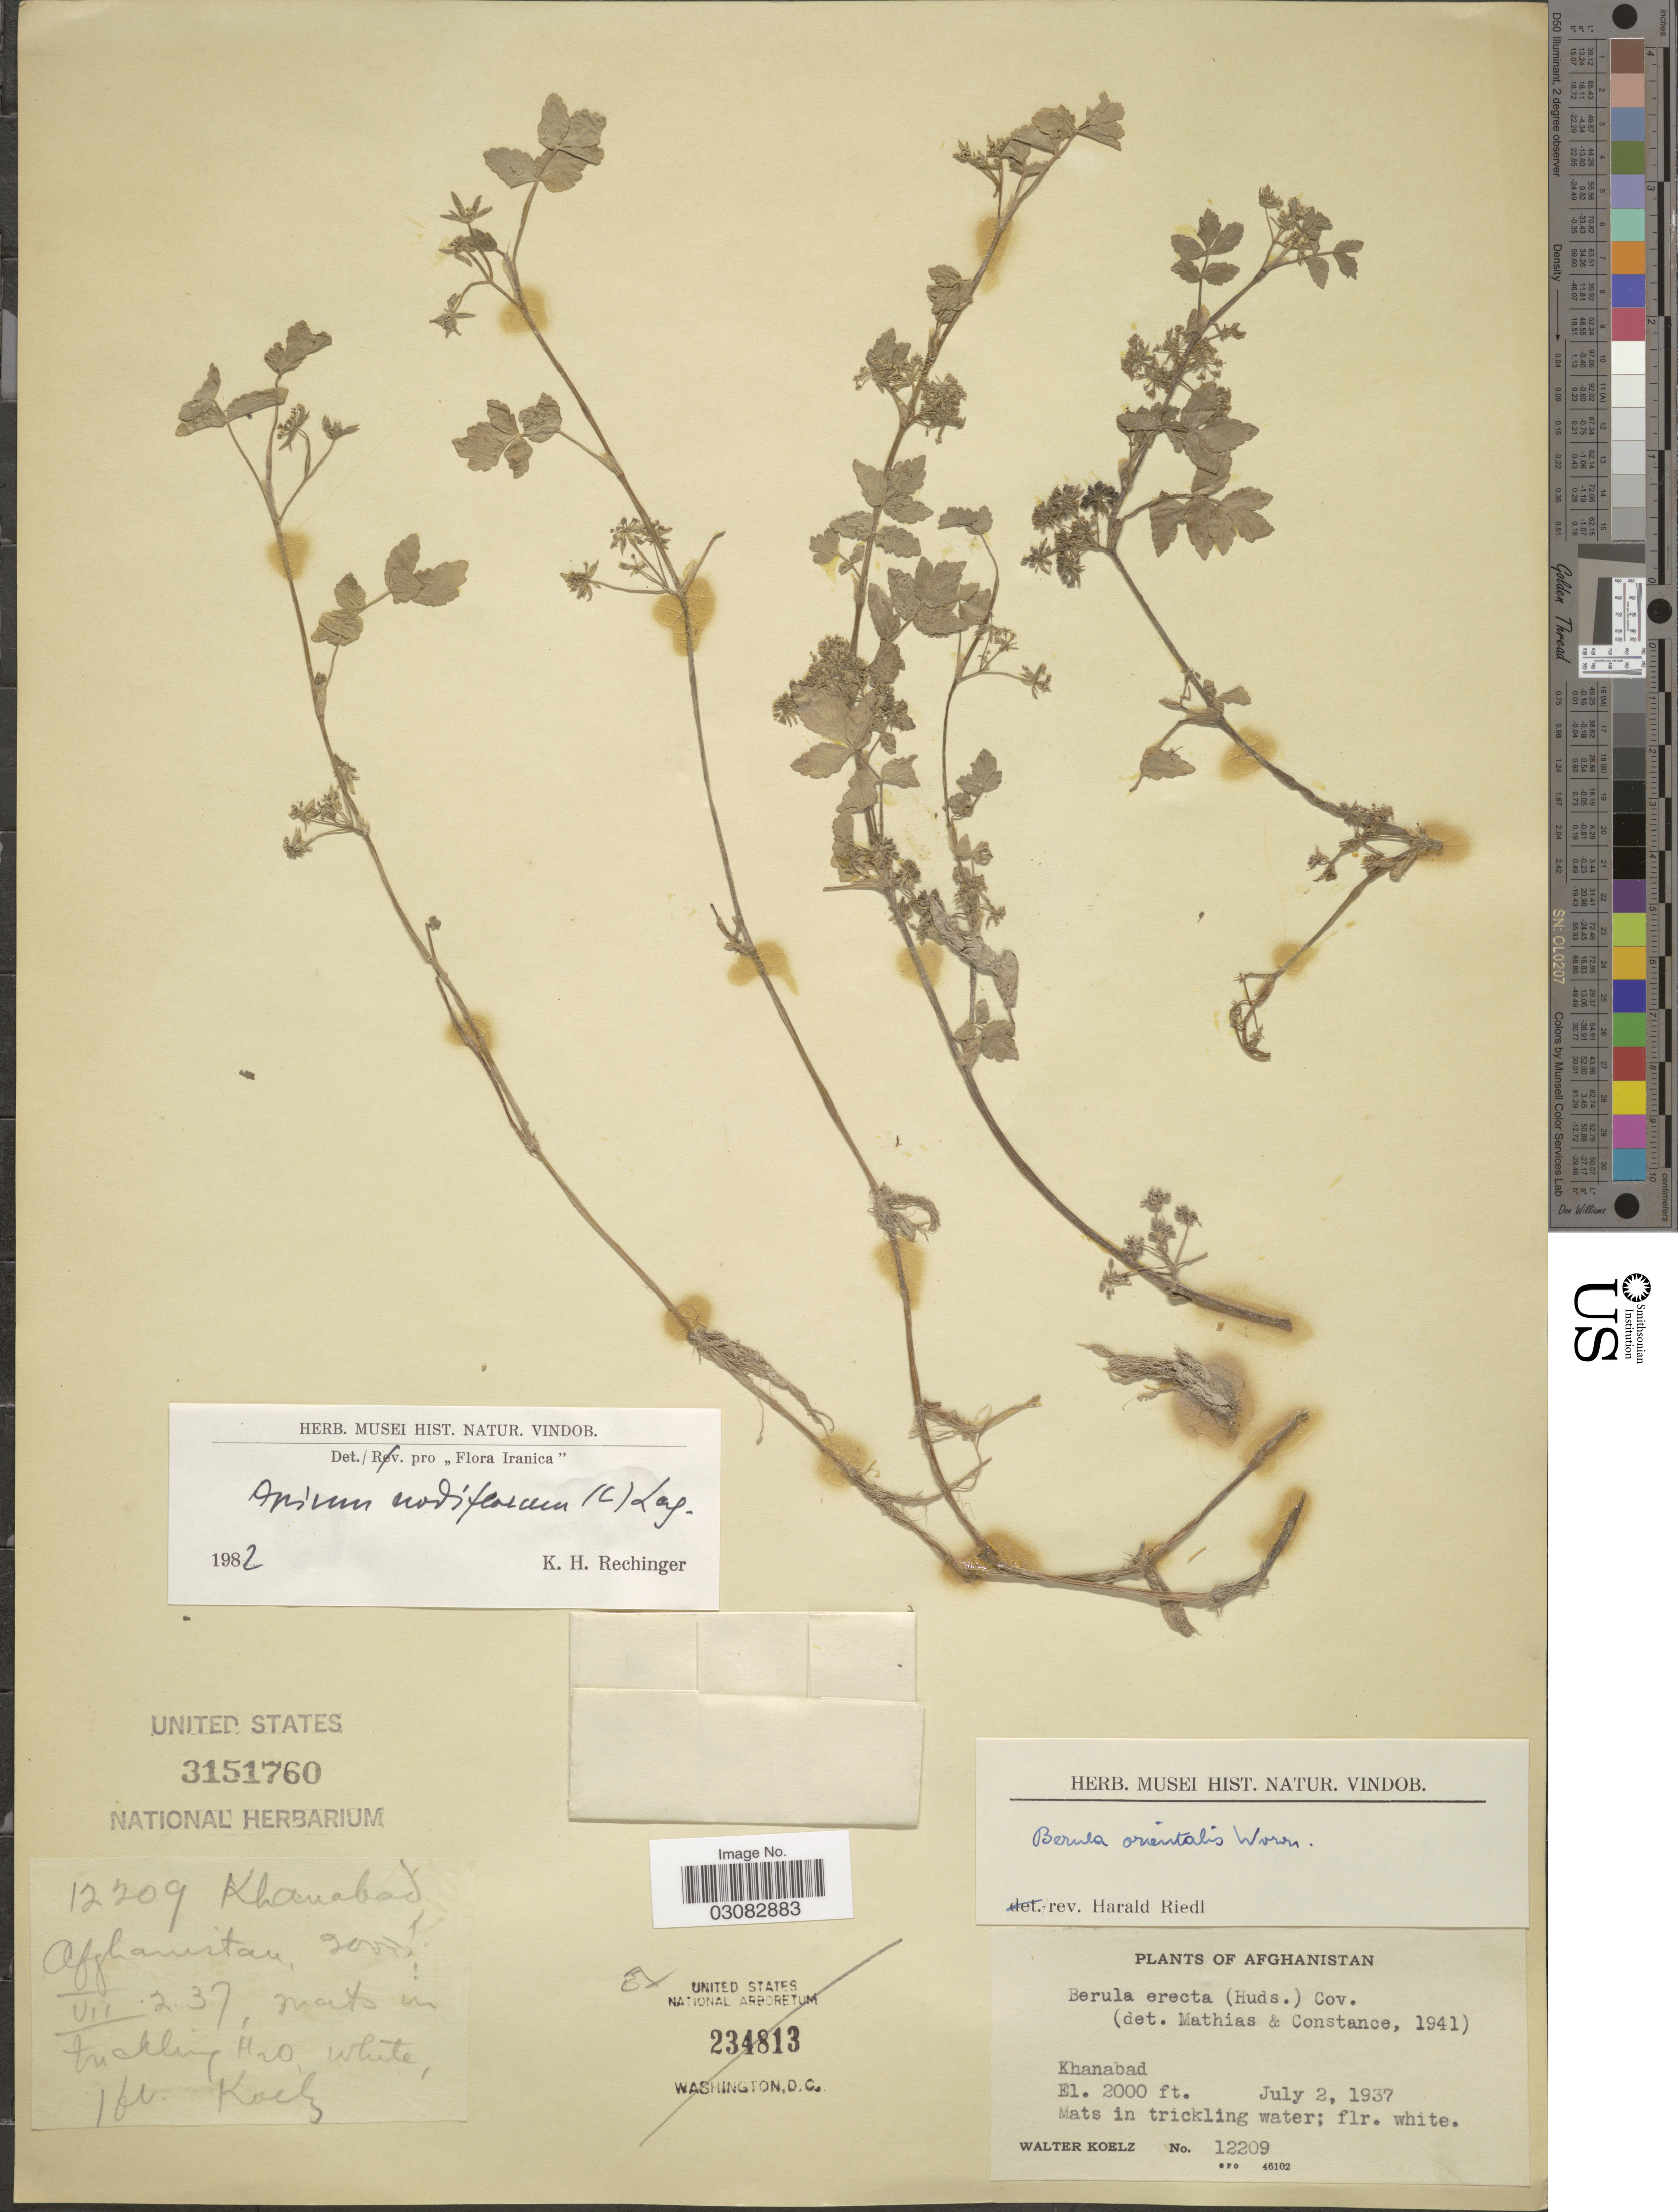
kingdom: Plantae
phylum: Tracheophyta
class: Magnoliopsida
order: Apiales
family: Apiaceae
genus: Apium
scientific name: Apium nodiflorum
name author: (L.) Lag.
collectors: W. N. Koelz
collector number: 12209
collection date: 1937-07-02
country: Afghanistan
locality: Khanabad.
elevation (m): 610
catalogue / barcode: US 3151760